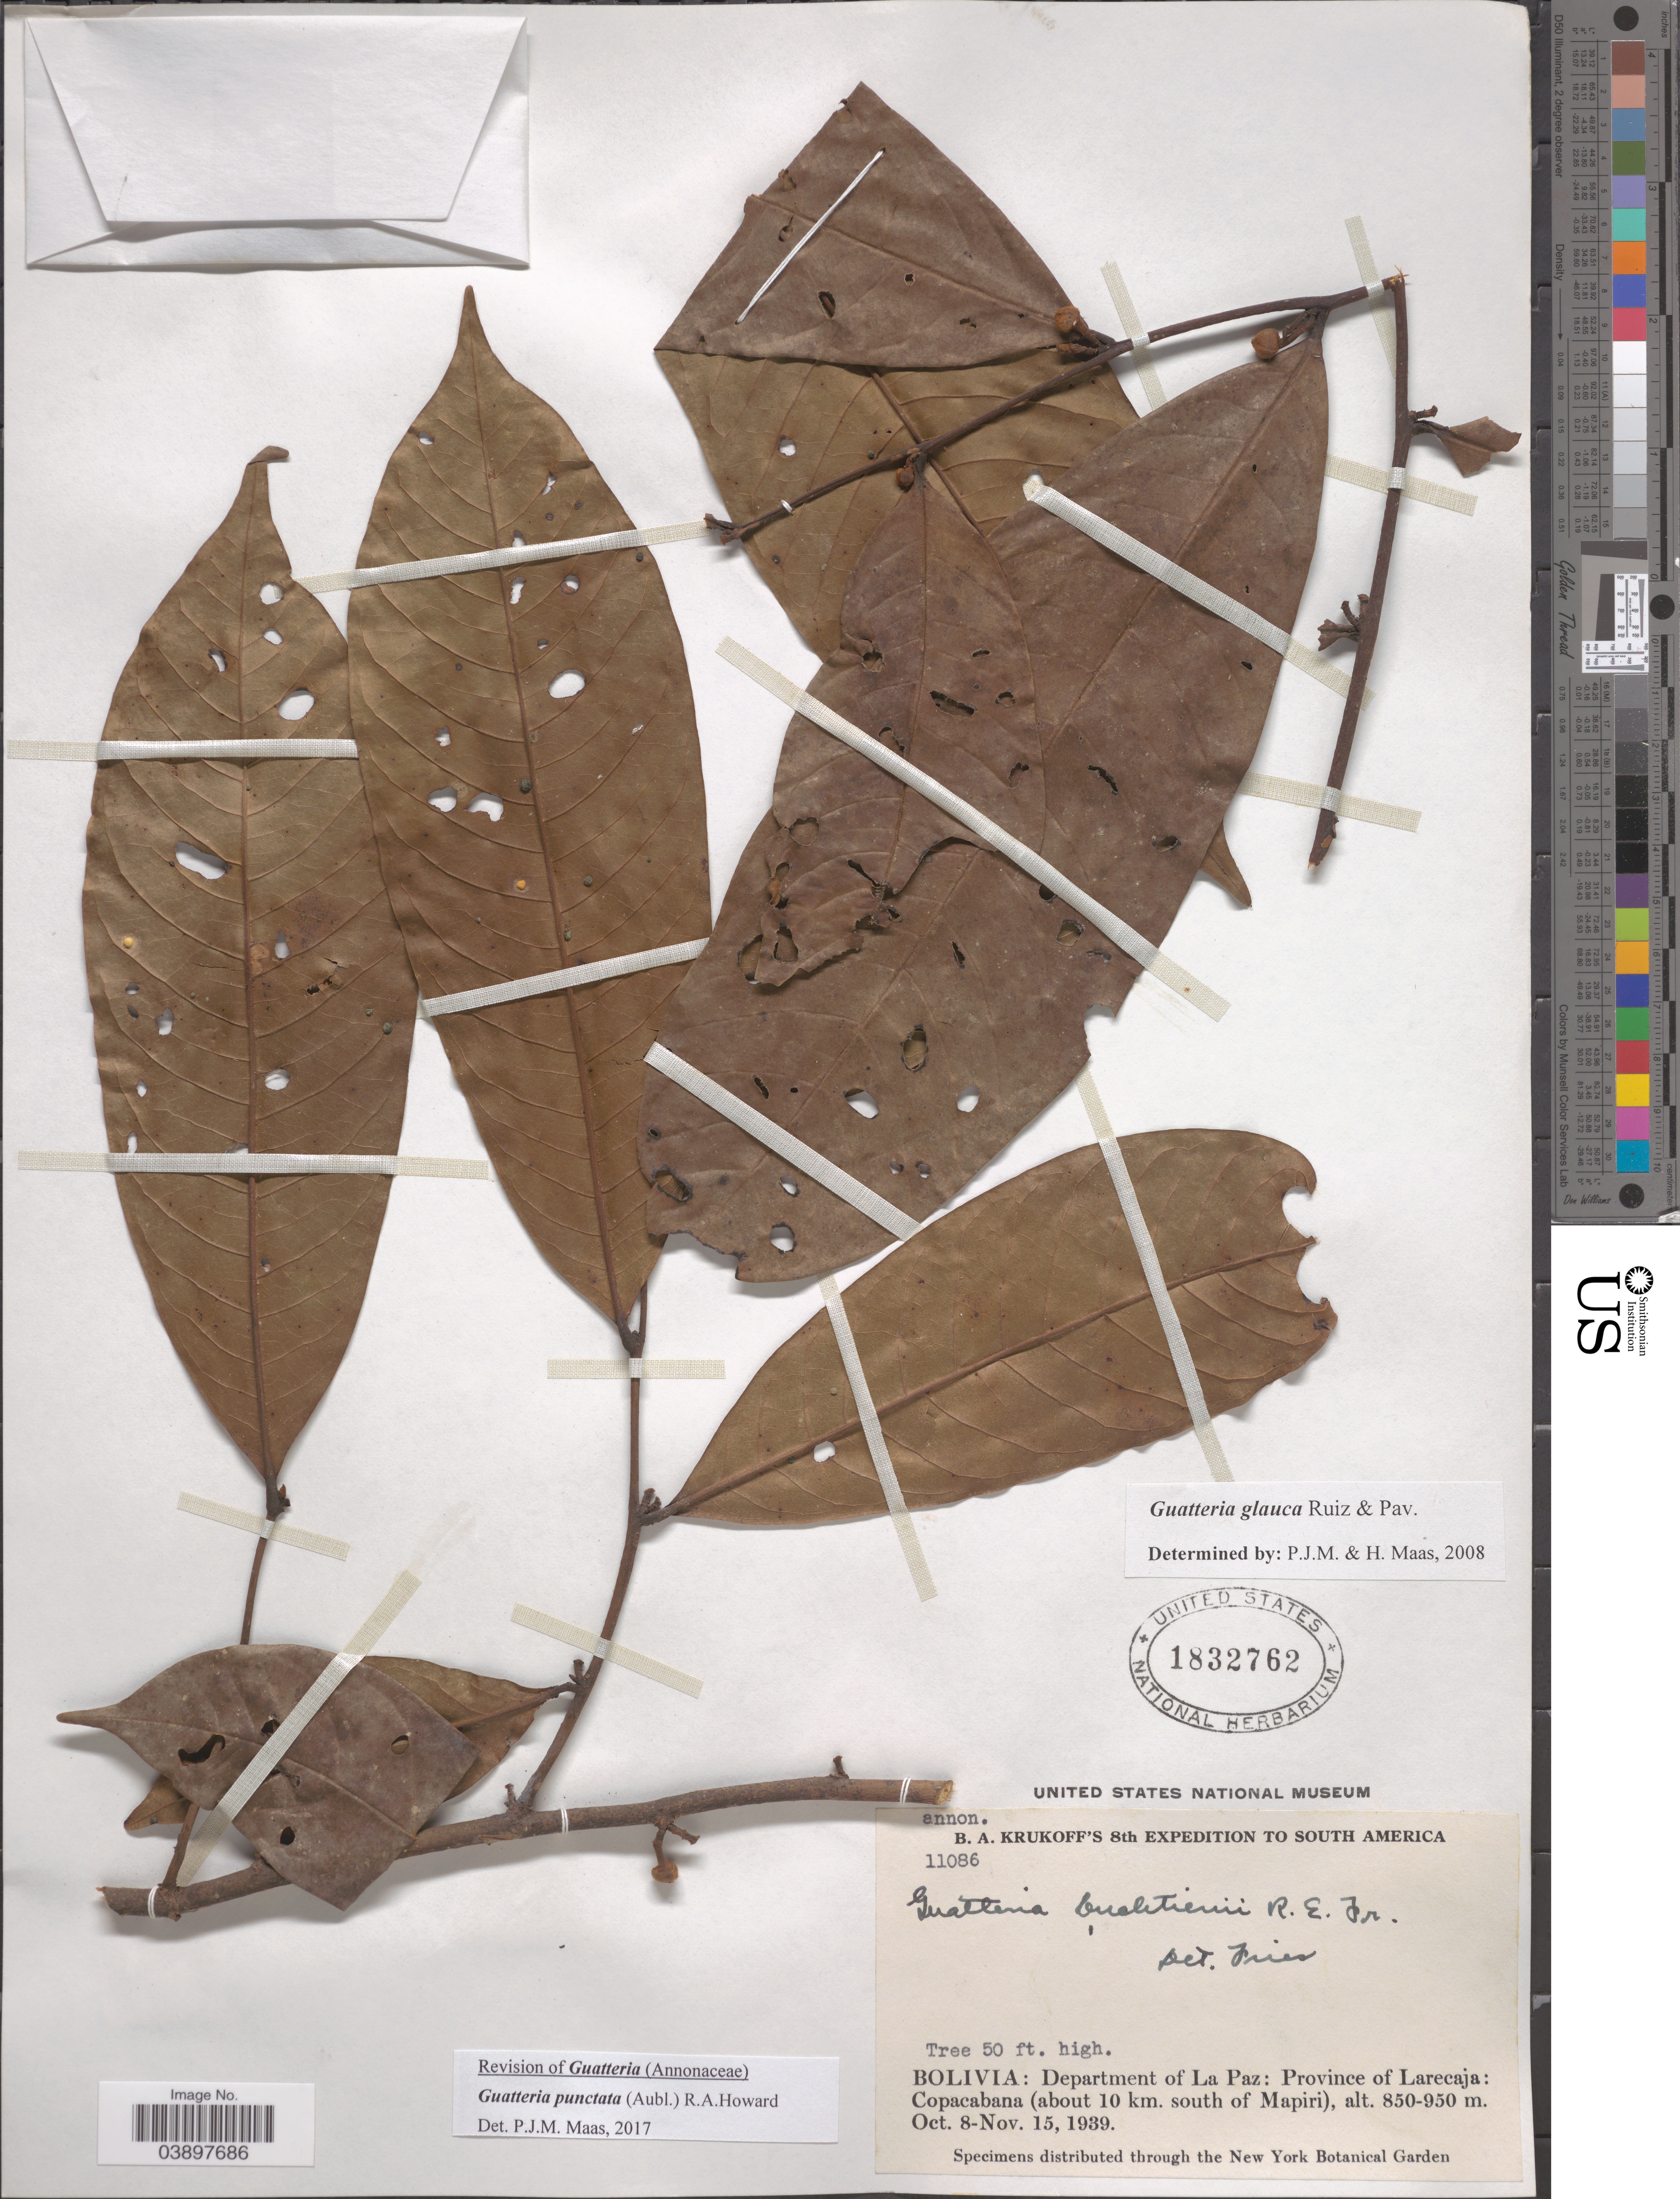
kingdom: Plantae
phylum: Tracheophyta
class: Magnoliopsida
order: Magnoliales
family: Annonaceae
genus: Guatteria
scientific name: Guatteria punctata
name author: (Aubl.) R.A. Howard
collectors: B. A. Krukoff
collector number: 11086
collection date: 1939-10-08/1939-11-15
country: Bolivia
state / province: La Paz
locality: Department of La Paz: Province of Larecaja: Copacabana (about 10 km. south of Mapiri).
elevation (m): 850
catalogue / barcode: US 1832762